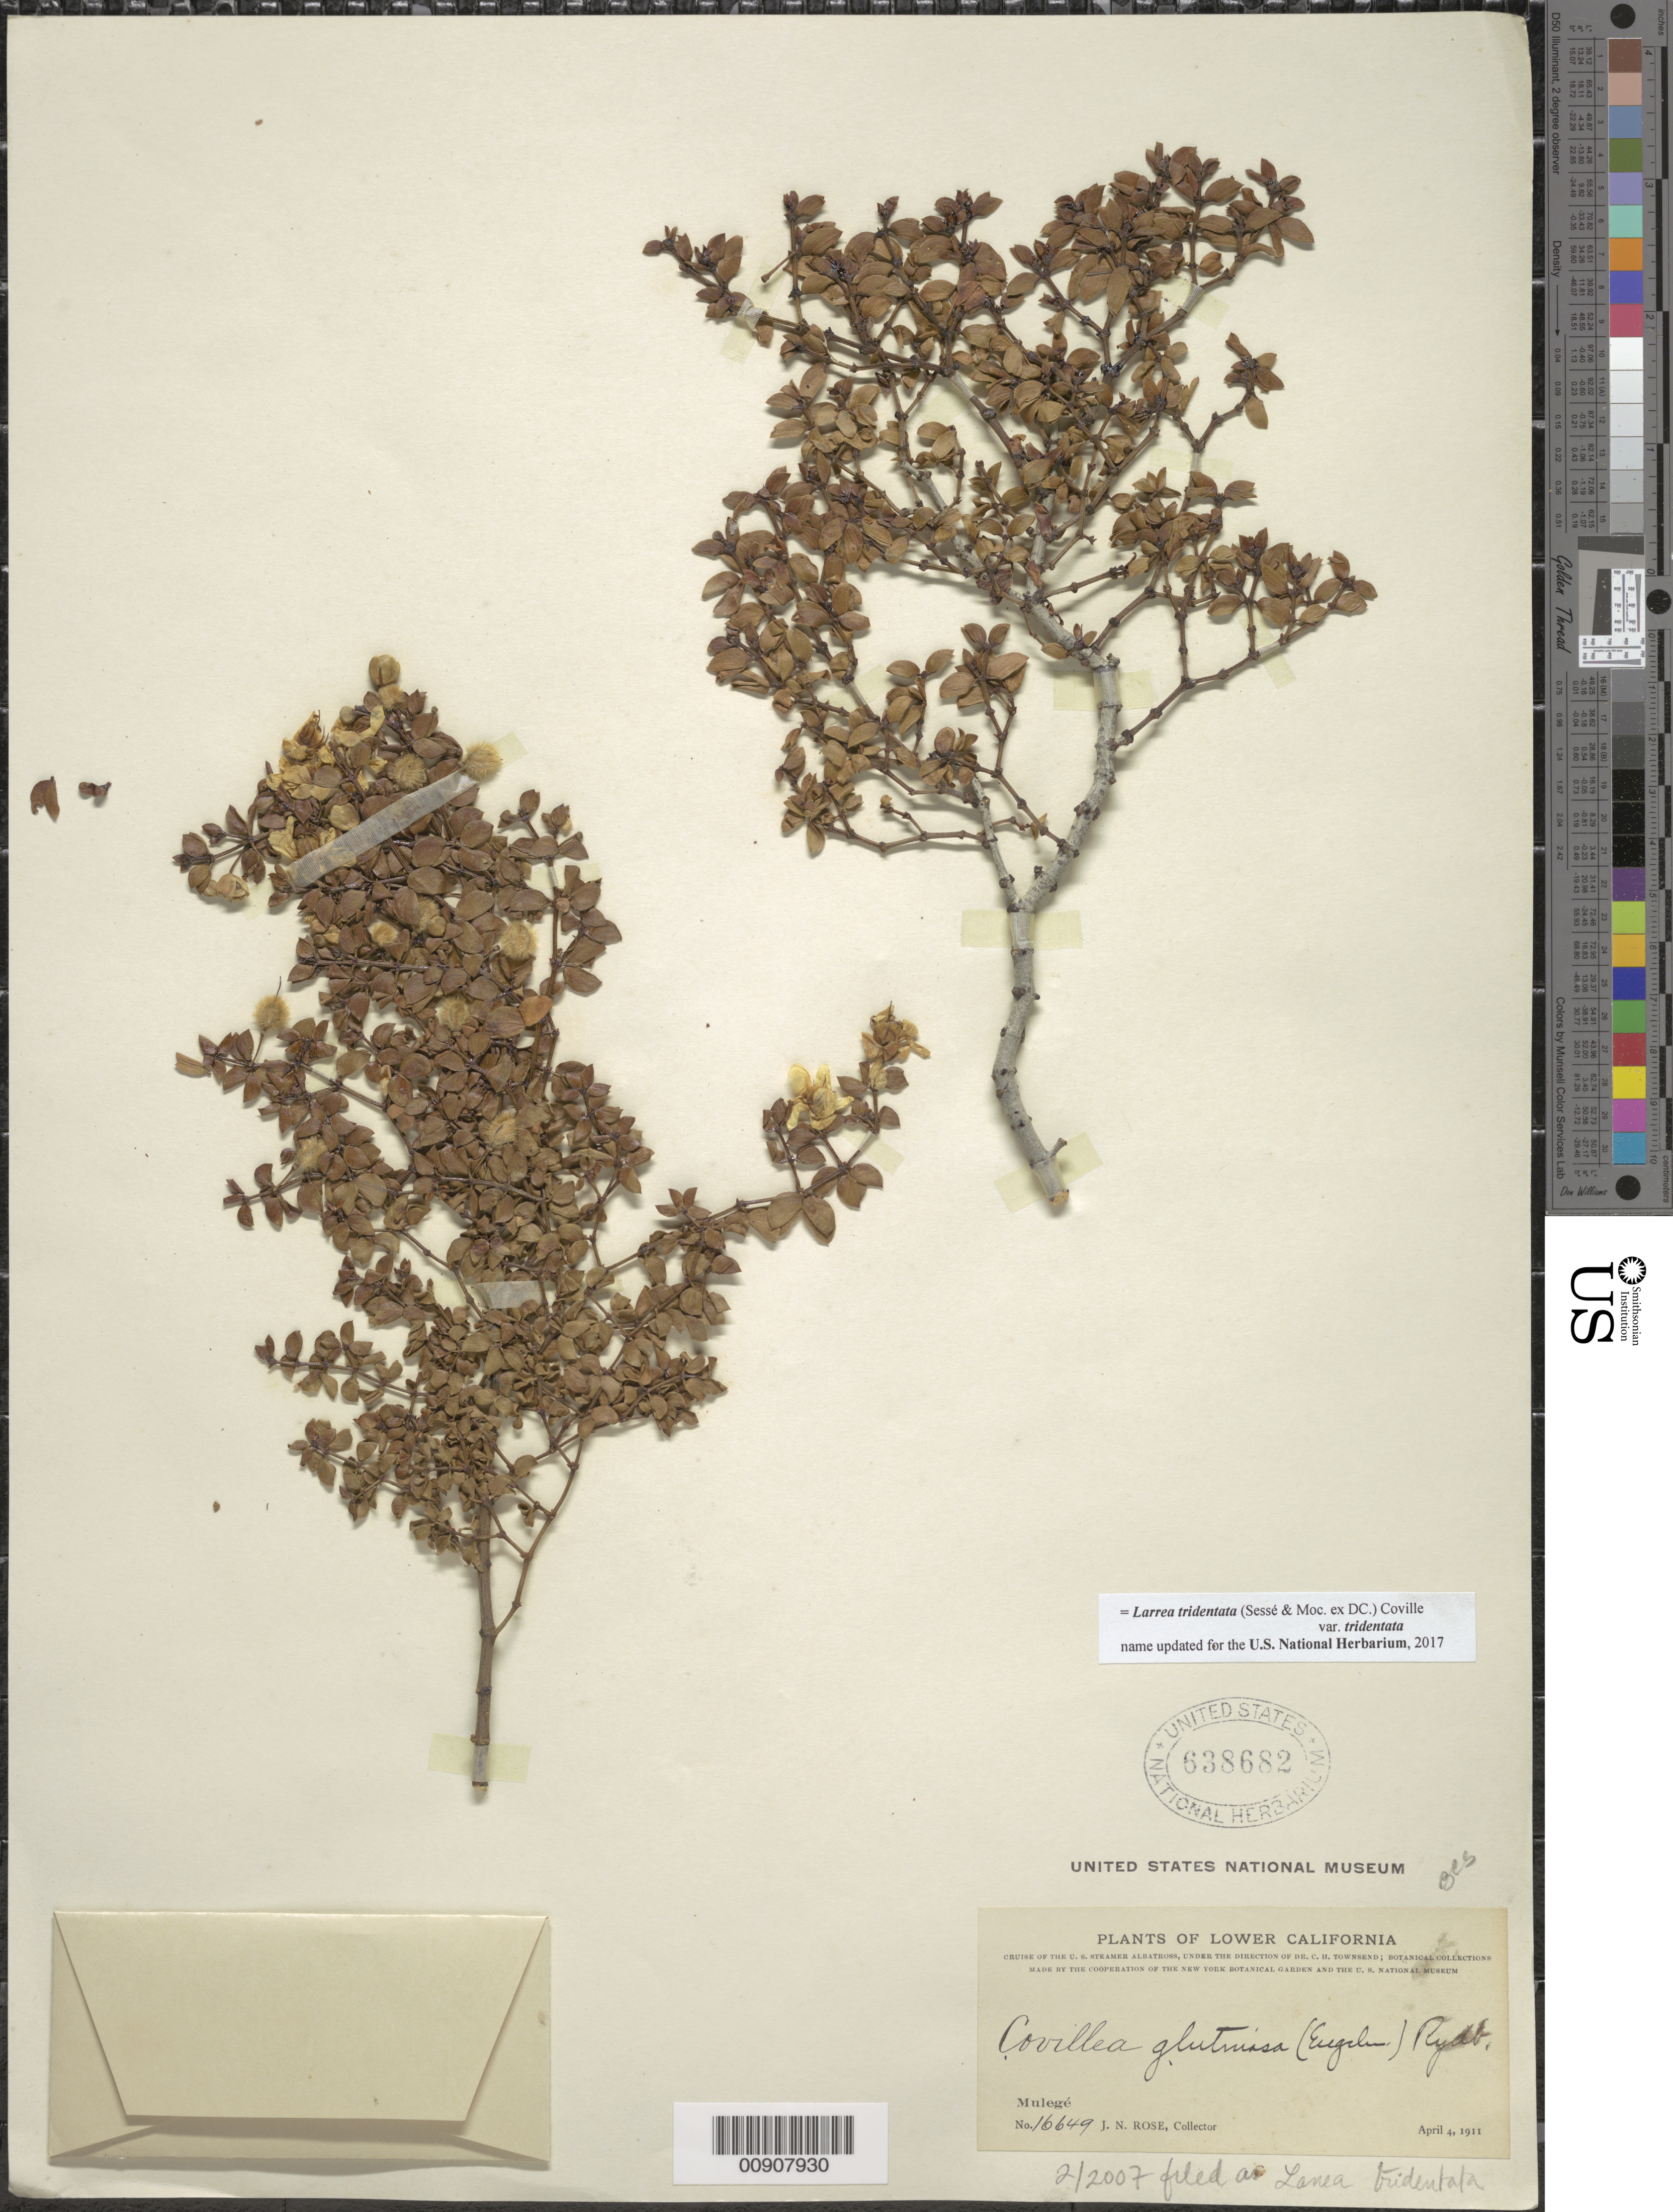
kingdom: Plantae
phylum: Tracheophyta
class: Magnoliopsida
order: Zygophyllales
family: Zygophyllaceae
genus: Larrea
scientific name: Larrea tridentata var. tridentata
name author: (Sessé & Moc. ex DC.) Coville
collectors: J. N. Rose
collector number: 16649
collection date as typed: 04 Apr 1911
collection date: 1911-04-04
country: Mexico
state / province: Baja California Sur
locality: Mulegé, Lower California.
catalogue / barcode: US 638682